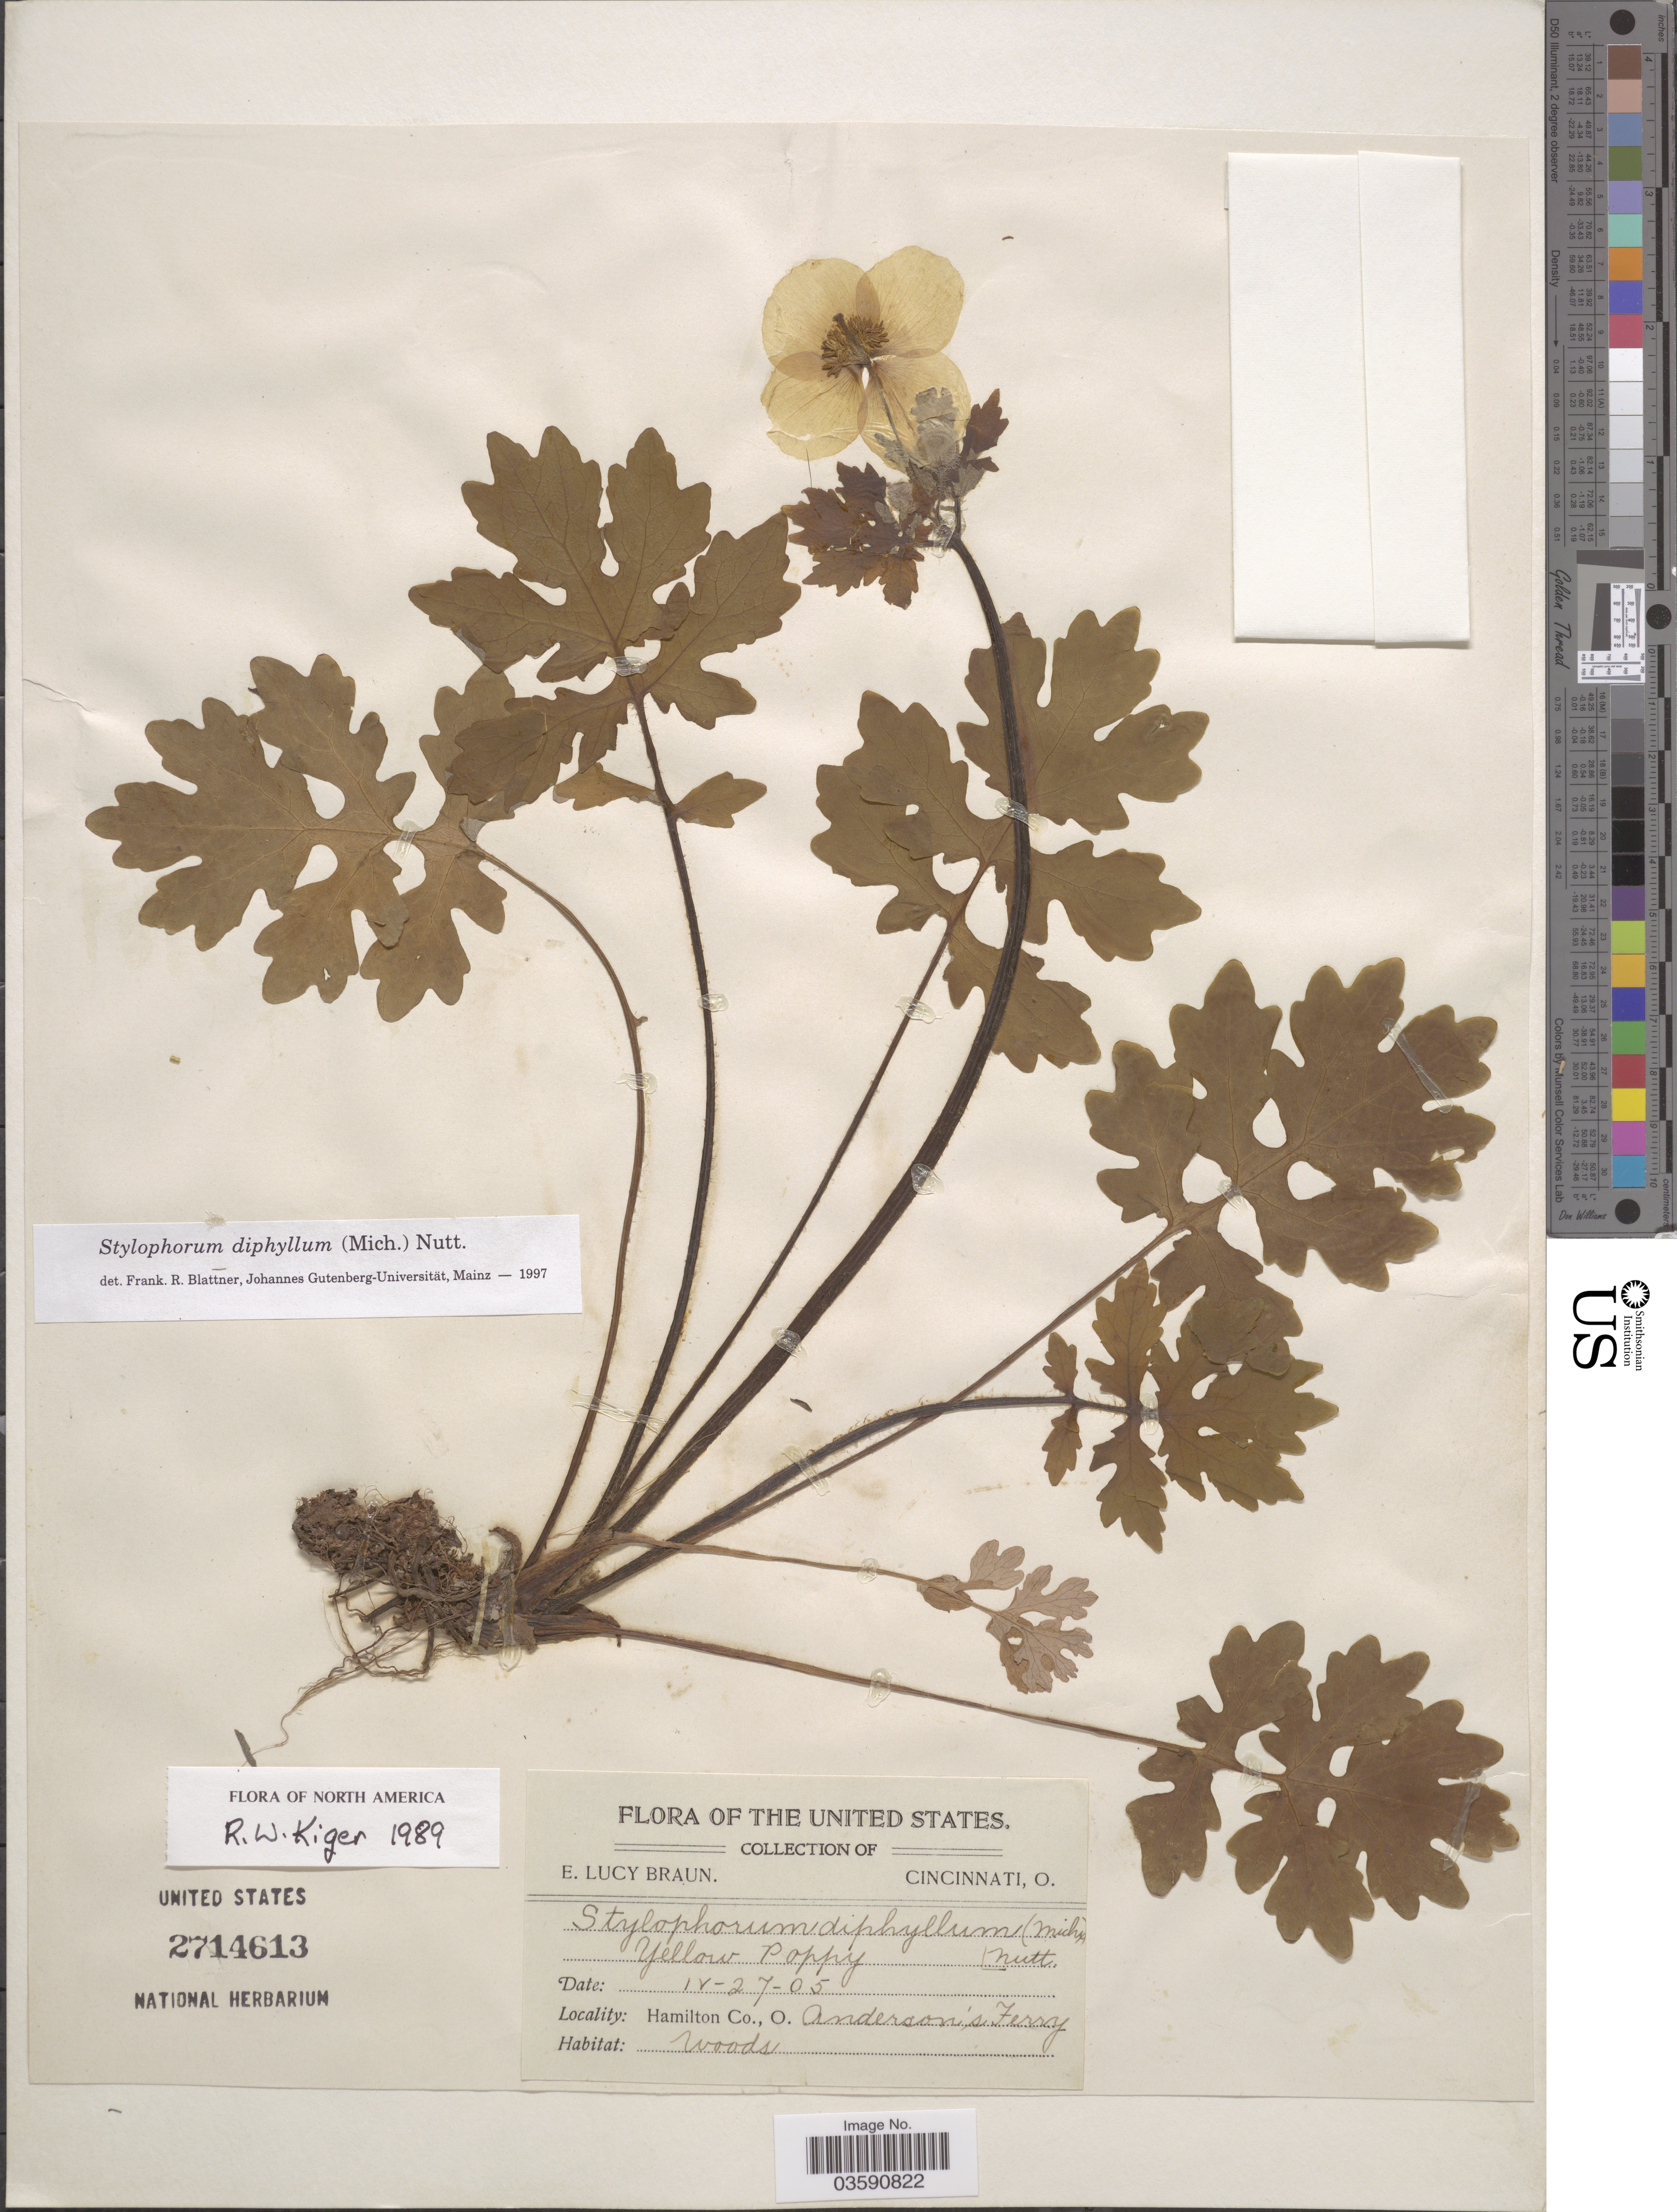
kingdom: Plantae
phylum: Tracheophyta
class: Magnoliopsida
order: Ranunculales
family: Papaveraceae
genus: Stylophorum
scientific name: Stylophorum diphyllum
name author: (Michx.) Nutt.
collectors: E. L. Braun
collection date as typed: Transcribed d/m/y: 27/4/5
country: United States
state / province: Ohio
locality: Hamilton Co. Anderson's Ferry.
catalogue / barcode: US 2714613